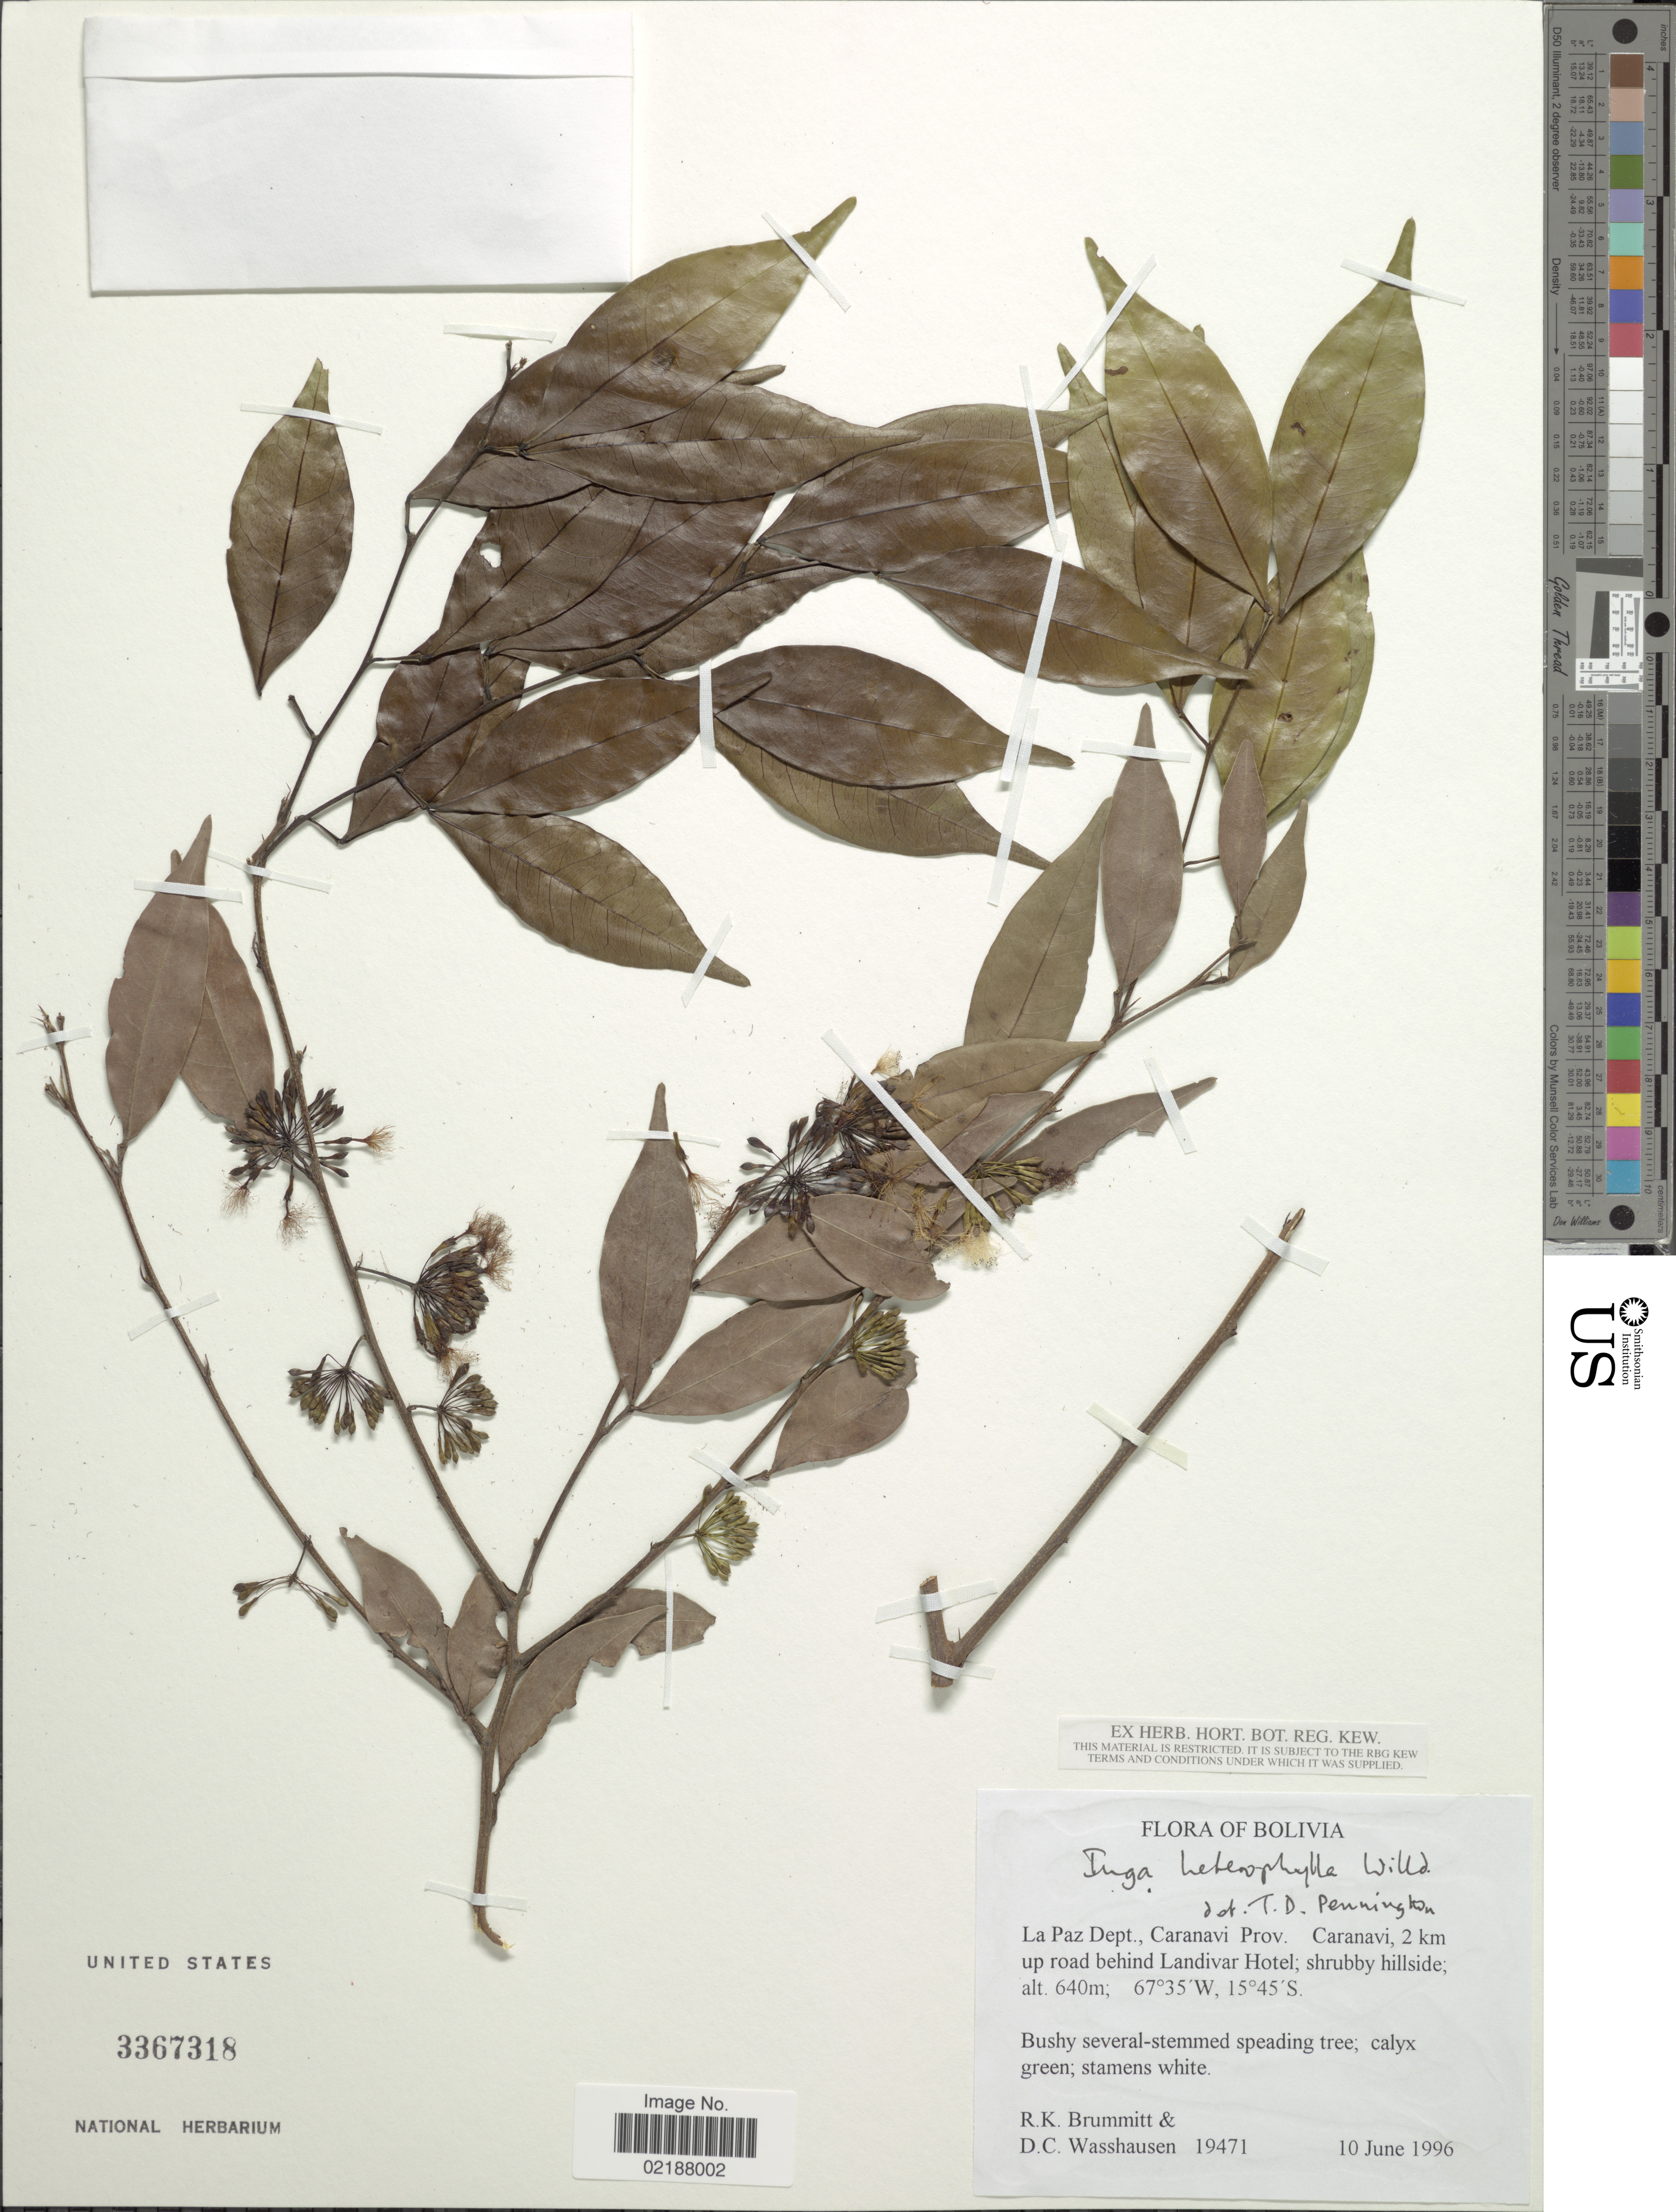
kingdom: Plantae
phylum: Tracheophyta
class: Magnoliopsida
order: Fabales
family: Fabaceae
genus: Inga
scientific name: Inga heterophylla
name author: Willd.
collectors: R. K. Brummitt & D. C. Wasshausen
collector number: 19471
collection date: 1996-06-10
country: Bolivia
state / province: La Paz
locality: Dept. Caranavi Prov. Caranavi, 2 km up road behind Landivar Hotel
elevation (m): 640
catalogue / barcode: US 3367318